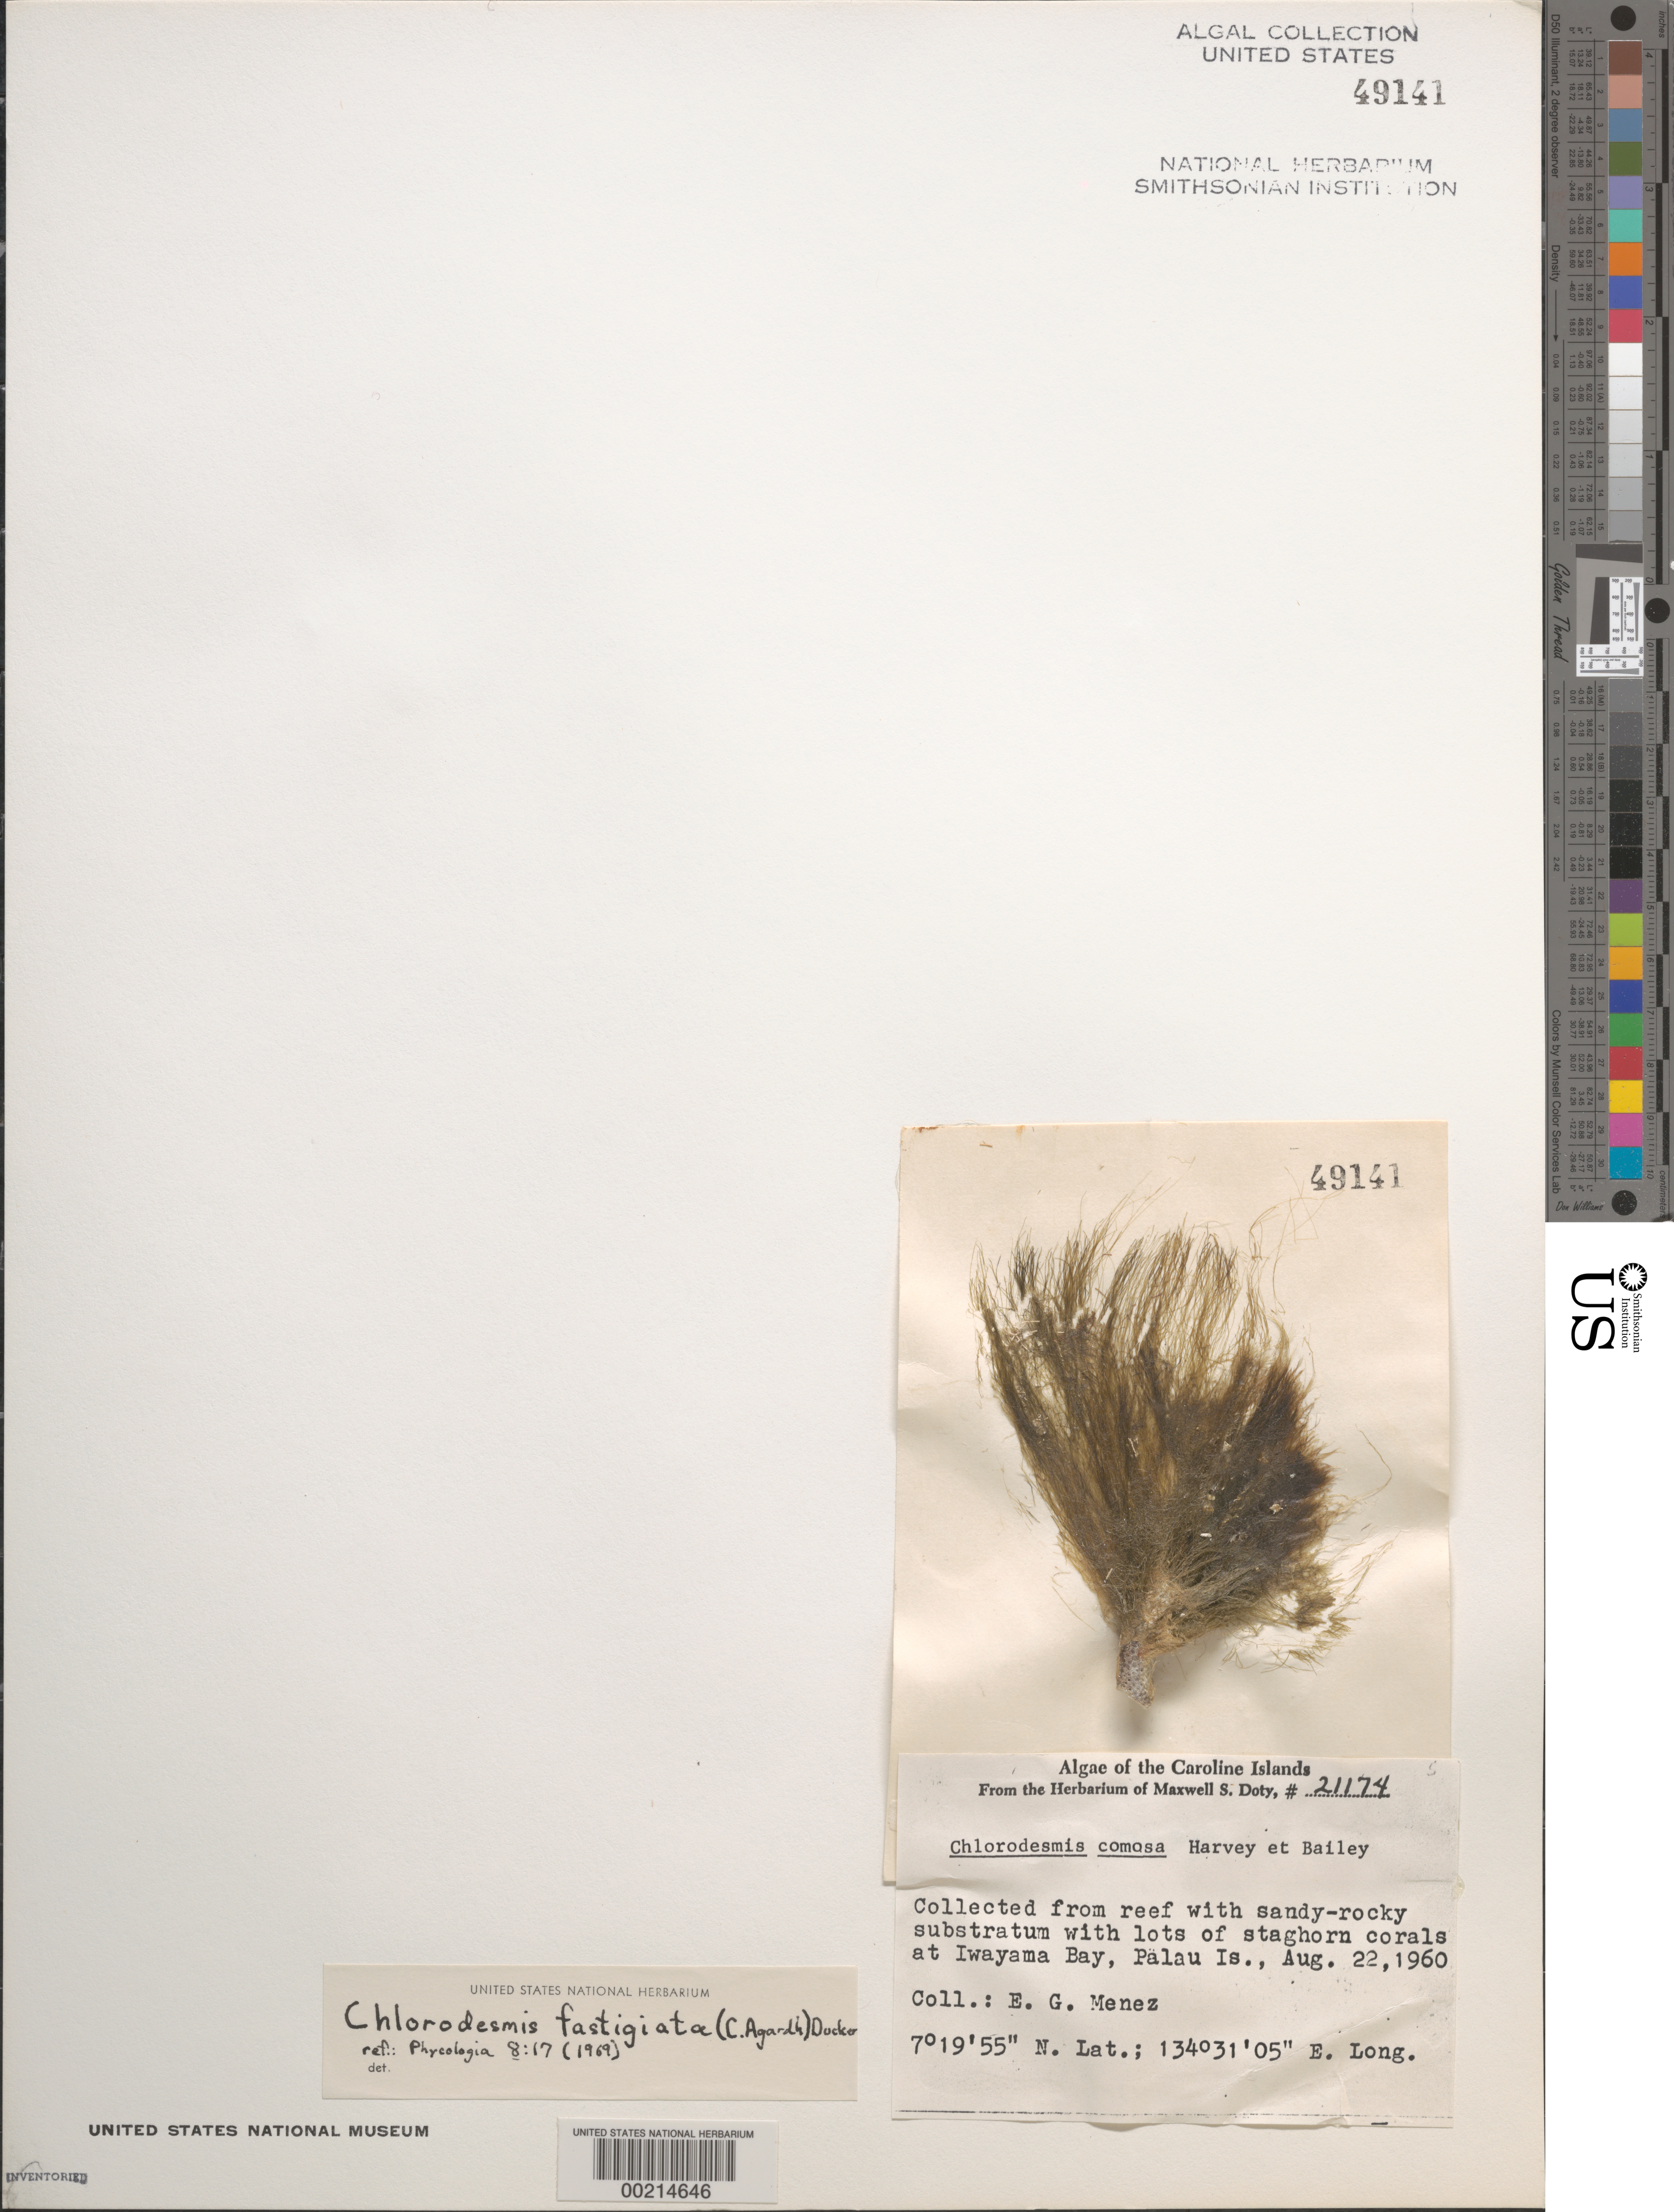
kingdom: Plantae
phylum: Chlorophyta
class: Ulvophyceae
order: Bryopsidales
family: Udoteaceae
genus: Chlorodesmis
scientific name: Chlorodesmis fastigiata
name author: (C. Agardh) S.C. Ducker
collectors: Meñez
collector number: MSD 21174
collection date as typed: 22 Aug 1960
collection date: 1960-08-22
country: Palau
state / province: Koror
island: Oreor (Koror)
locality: Iwayama Bay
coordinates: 7 19' 55" N, 134 31' 05" E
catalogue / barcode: US 49141